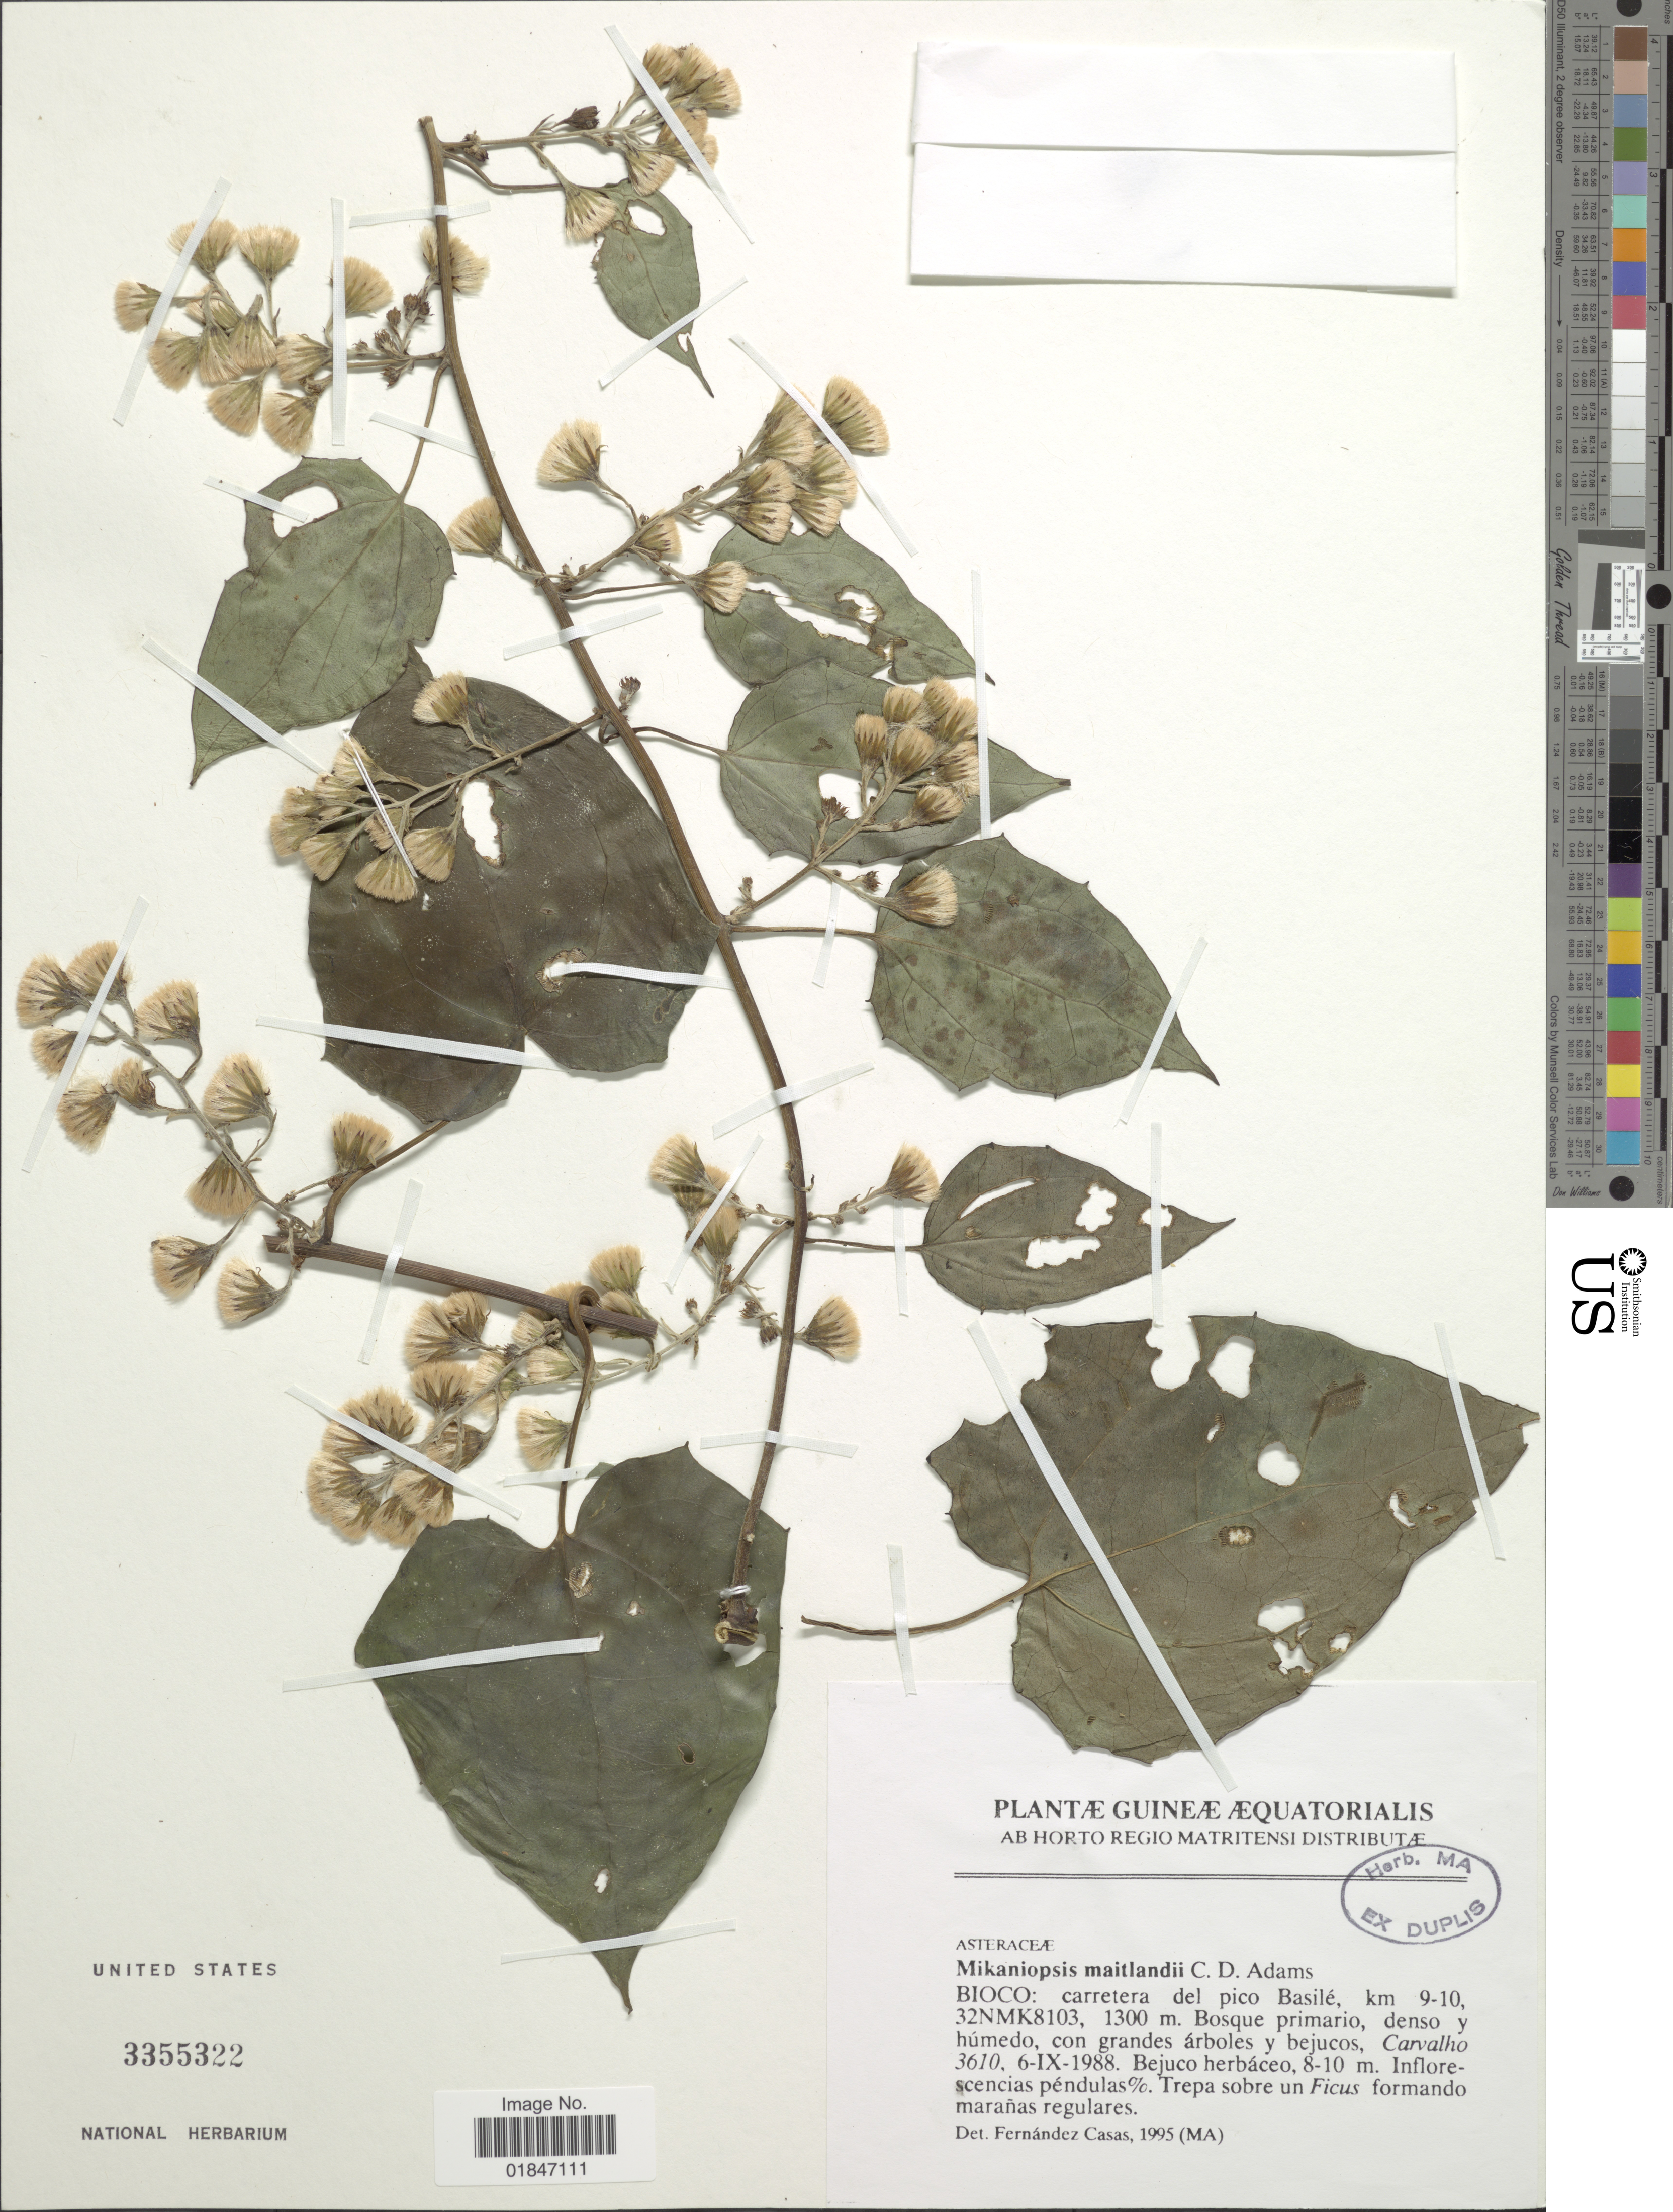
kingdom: Plantae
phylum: Tracheophyta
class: Magnoliopsida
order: Asterales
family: Asteraceae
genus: Mikaniopsis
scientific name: Mikaniopsis maitlandii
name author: C.D. Adams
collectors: Carvalho, --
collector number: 3610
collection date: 1988-09-06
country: Equatorial Guinea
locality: Bioco : carretera del pico Basile, km 9-10 32NMK8103.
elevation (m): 1300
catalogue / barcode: US 3355322